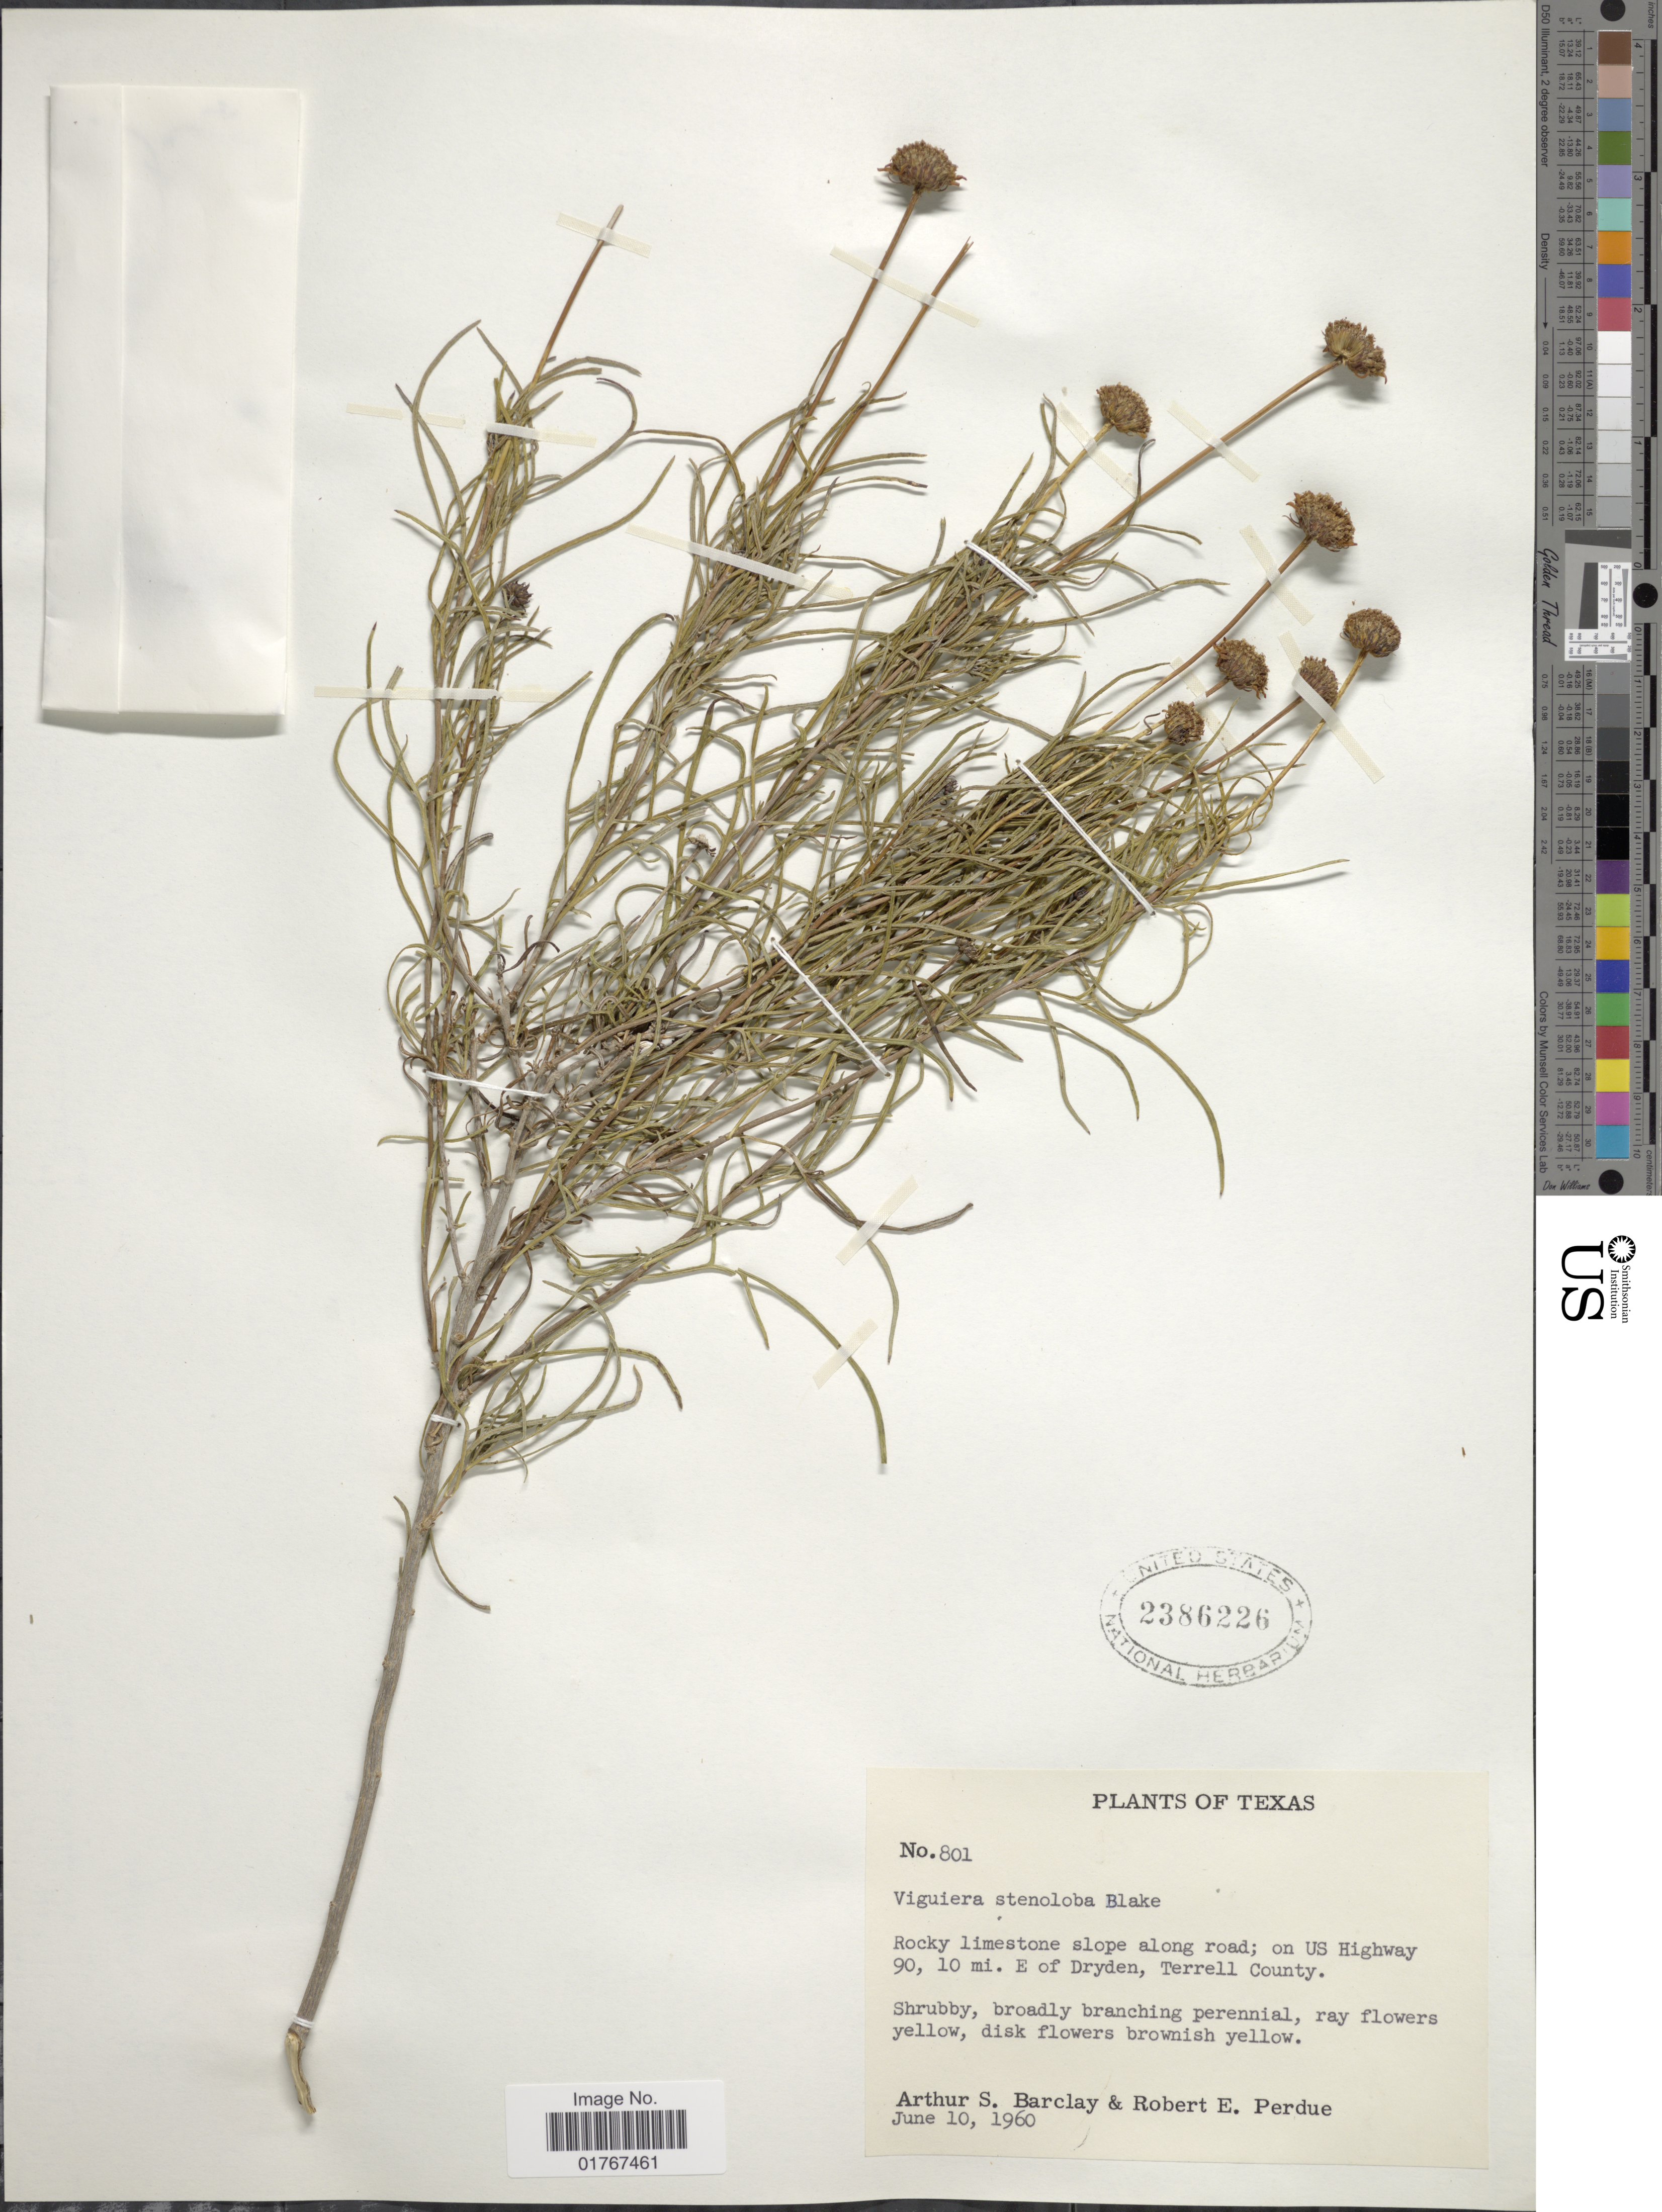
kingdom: Plantae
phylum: Tracheophyta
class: Magnoliopsida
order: Asterales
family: Asteraceae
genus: Viguiera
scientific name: Viguiera stenoloba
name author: S.F. Blake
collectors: A. S. Barclay & R. E. Perdue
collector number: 801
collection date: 1960-06-10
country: United States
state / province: Texas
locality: Rocky limestone slope along road; on US Highway 90, 10 mi. E of Dryden, Terrell County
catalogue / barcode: US 2386226